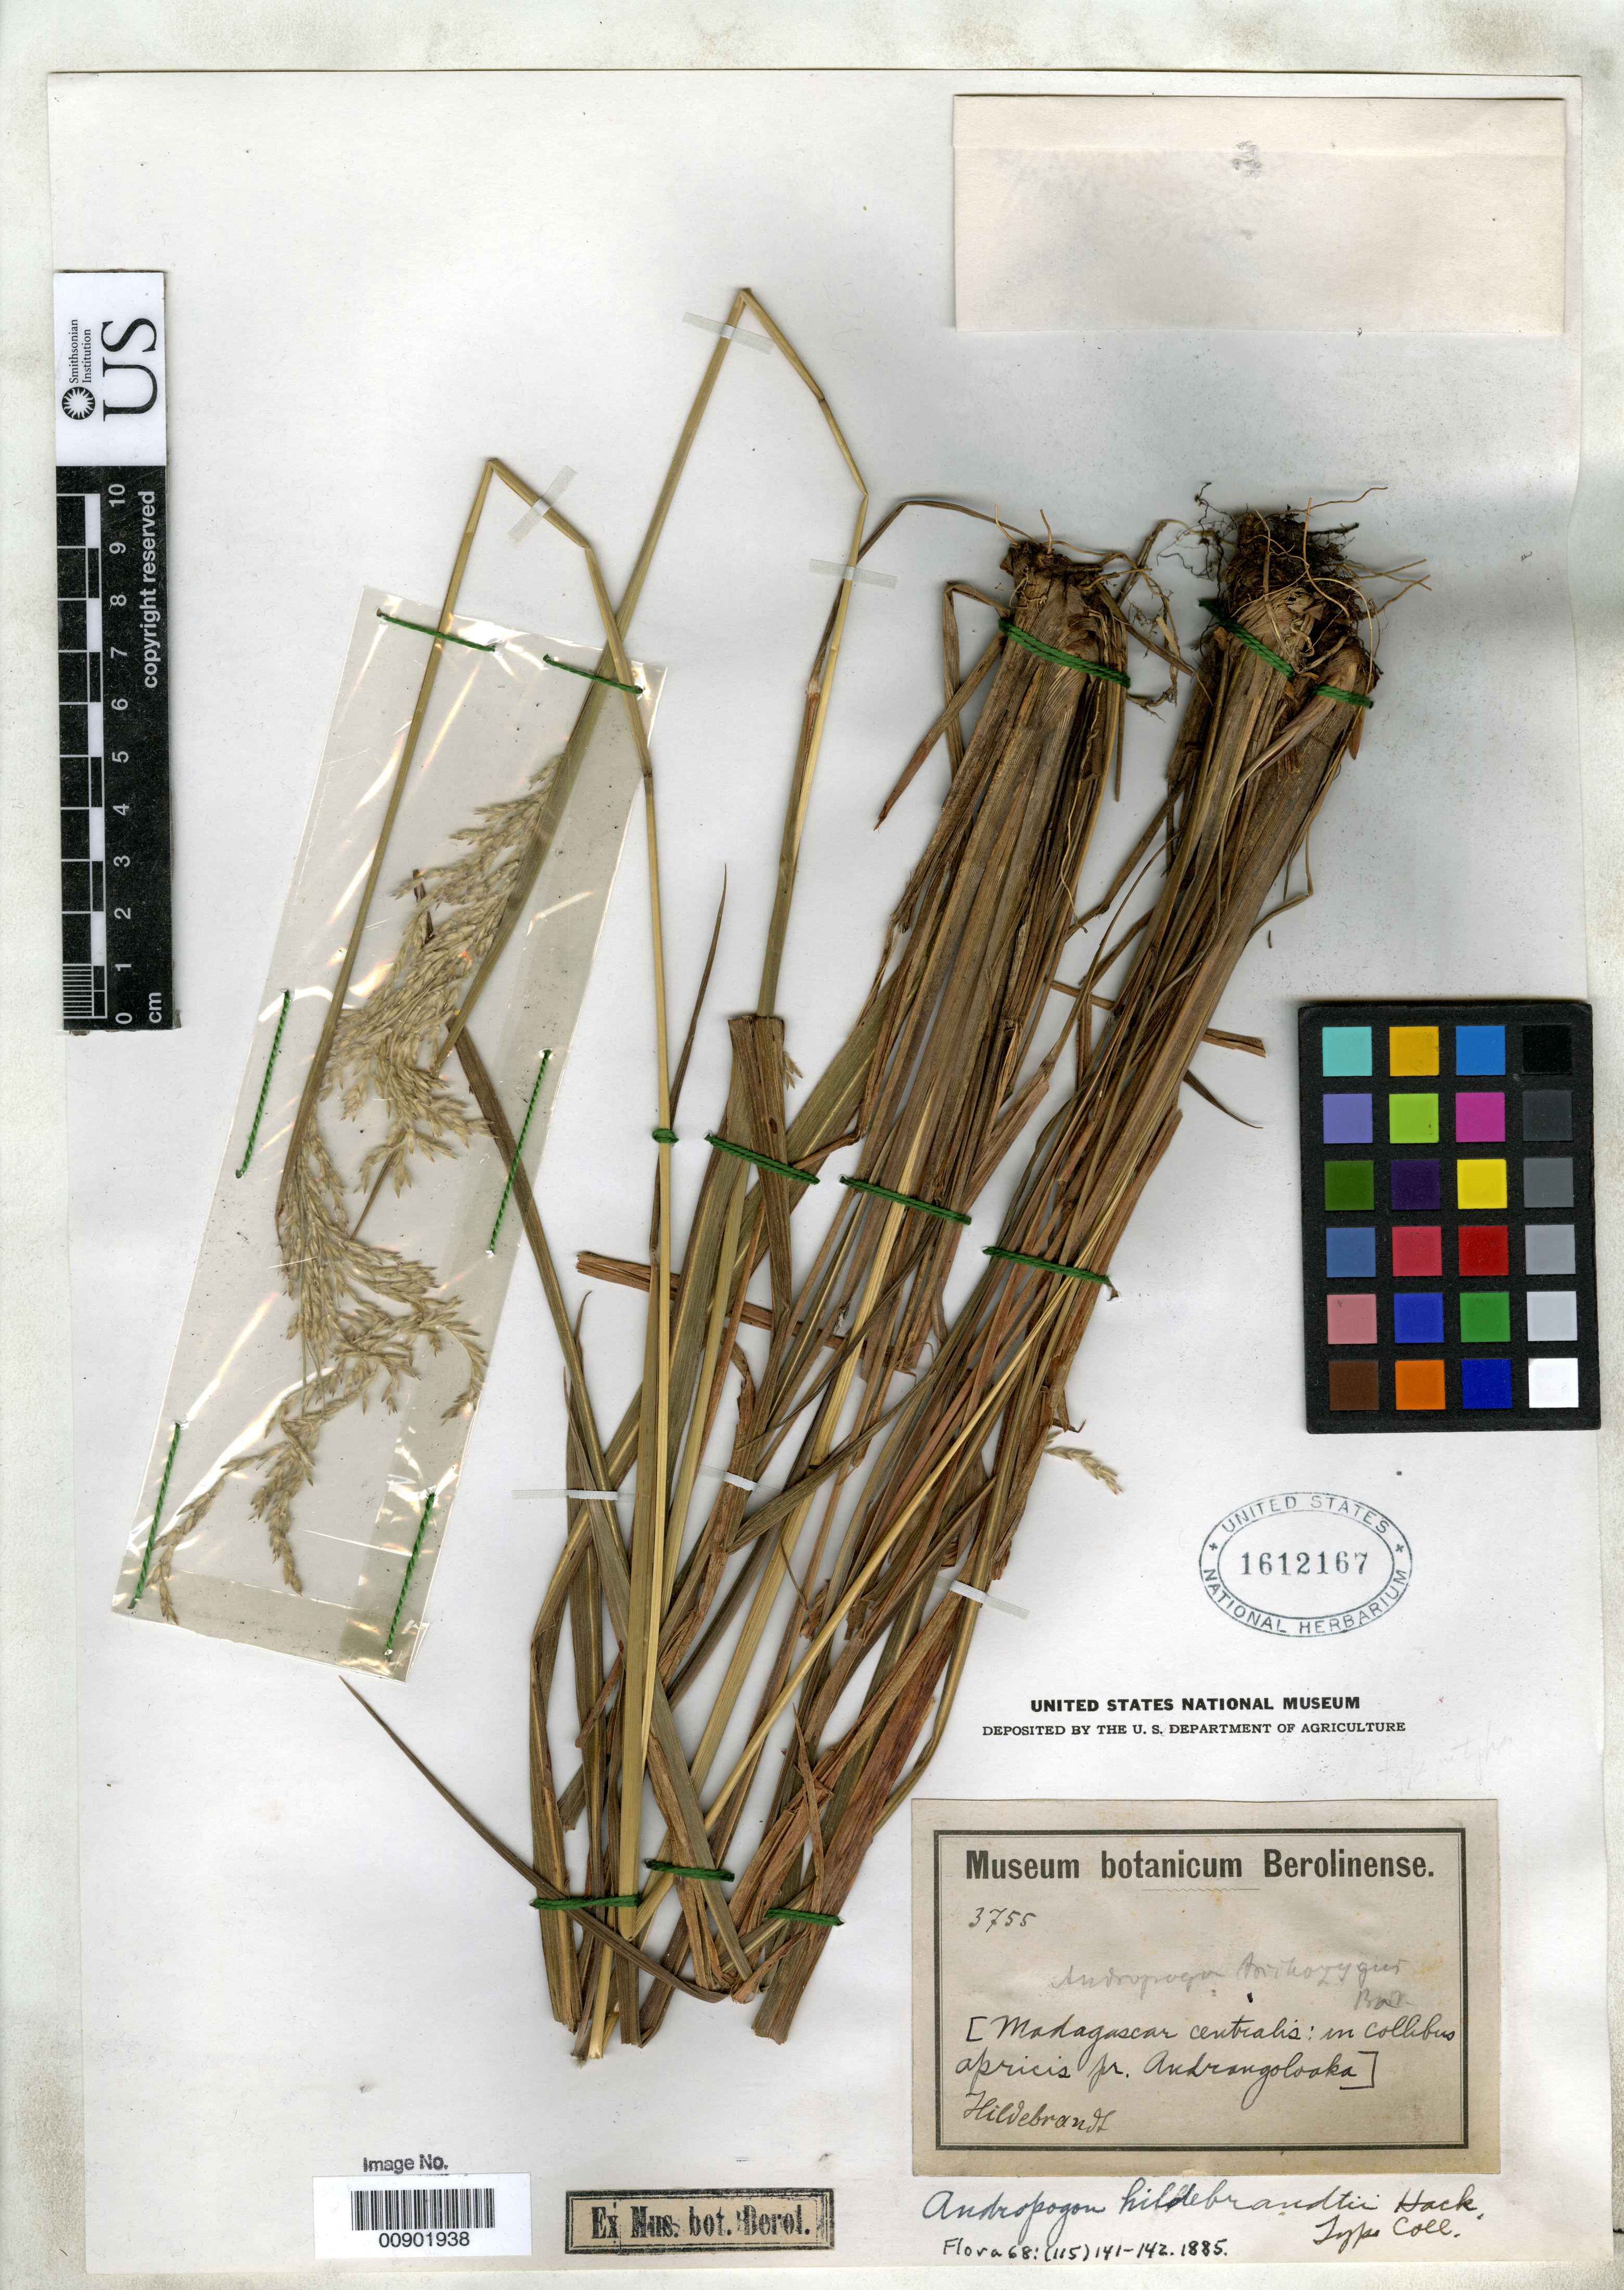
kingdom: Plantae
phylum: Tracheophyta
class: Liliopsida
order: Poales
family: Poaceae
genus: Andropogon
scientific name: Andropogon hildebrandtii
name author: Hack.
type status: Isotype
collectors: J. Hildebrandt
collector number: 3755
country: Madagascar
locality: Madagascar centralis: in collibus apricis pr. Andrangoloaka.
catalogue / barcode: US 1612167